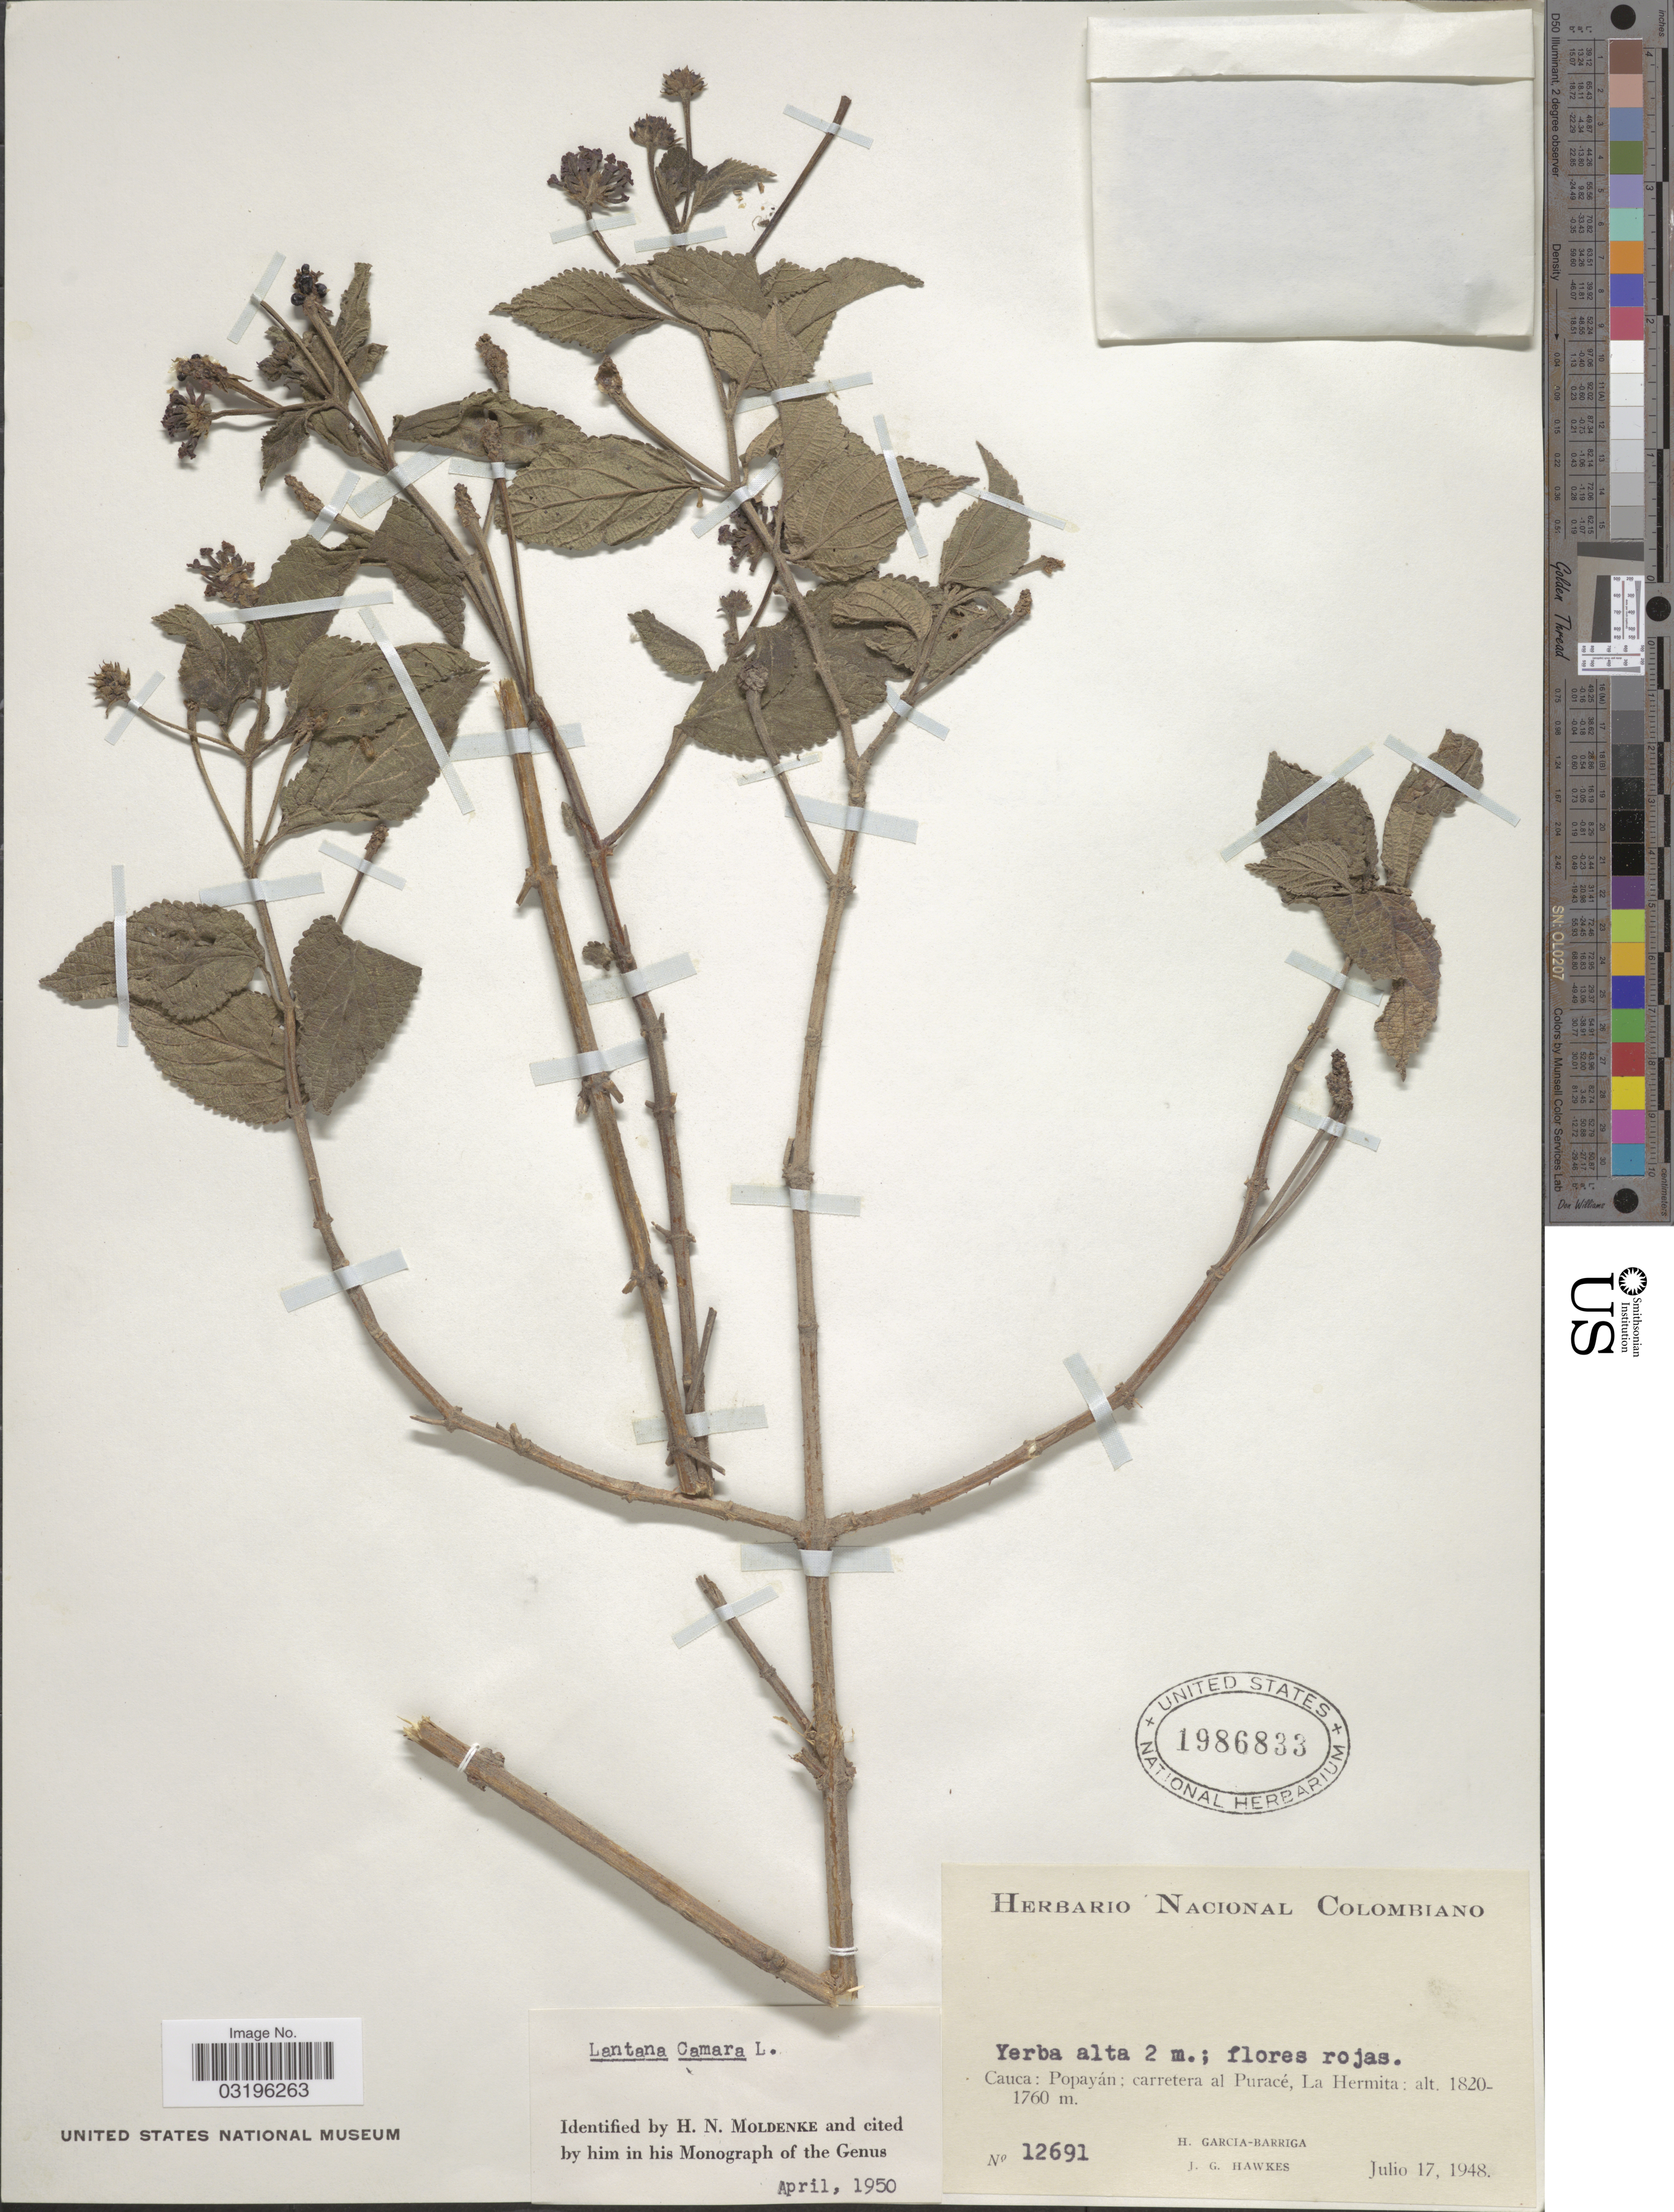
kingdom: Plantae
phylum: Tracheophyta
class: Magnoliopsida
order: Lamiales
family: Verbenaceae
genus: Lantana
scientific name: Lantana camara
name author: L.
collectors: H. García Barriga & J. Hawkes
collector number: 12691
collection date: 1948-07-17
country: Colombia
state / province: Cauca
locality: Popayán: carretera al Puracé, La Hermita.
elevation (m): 1760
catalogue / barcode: US 1986833